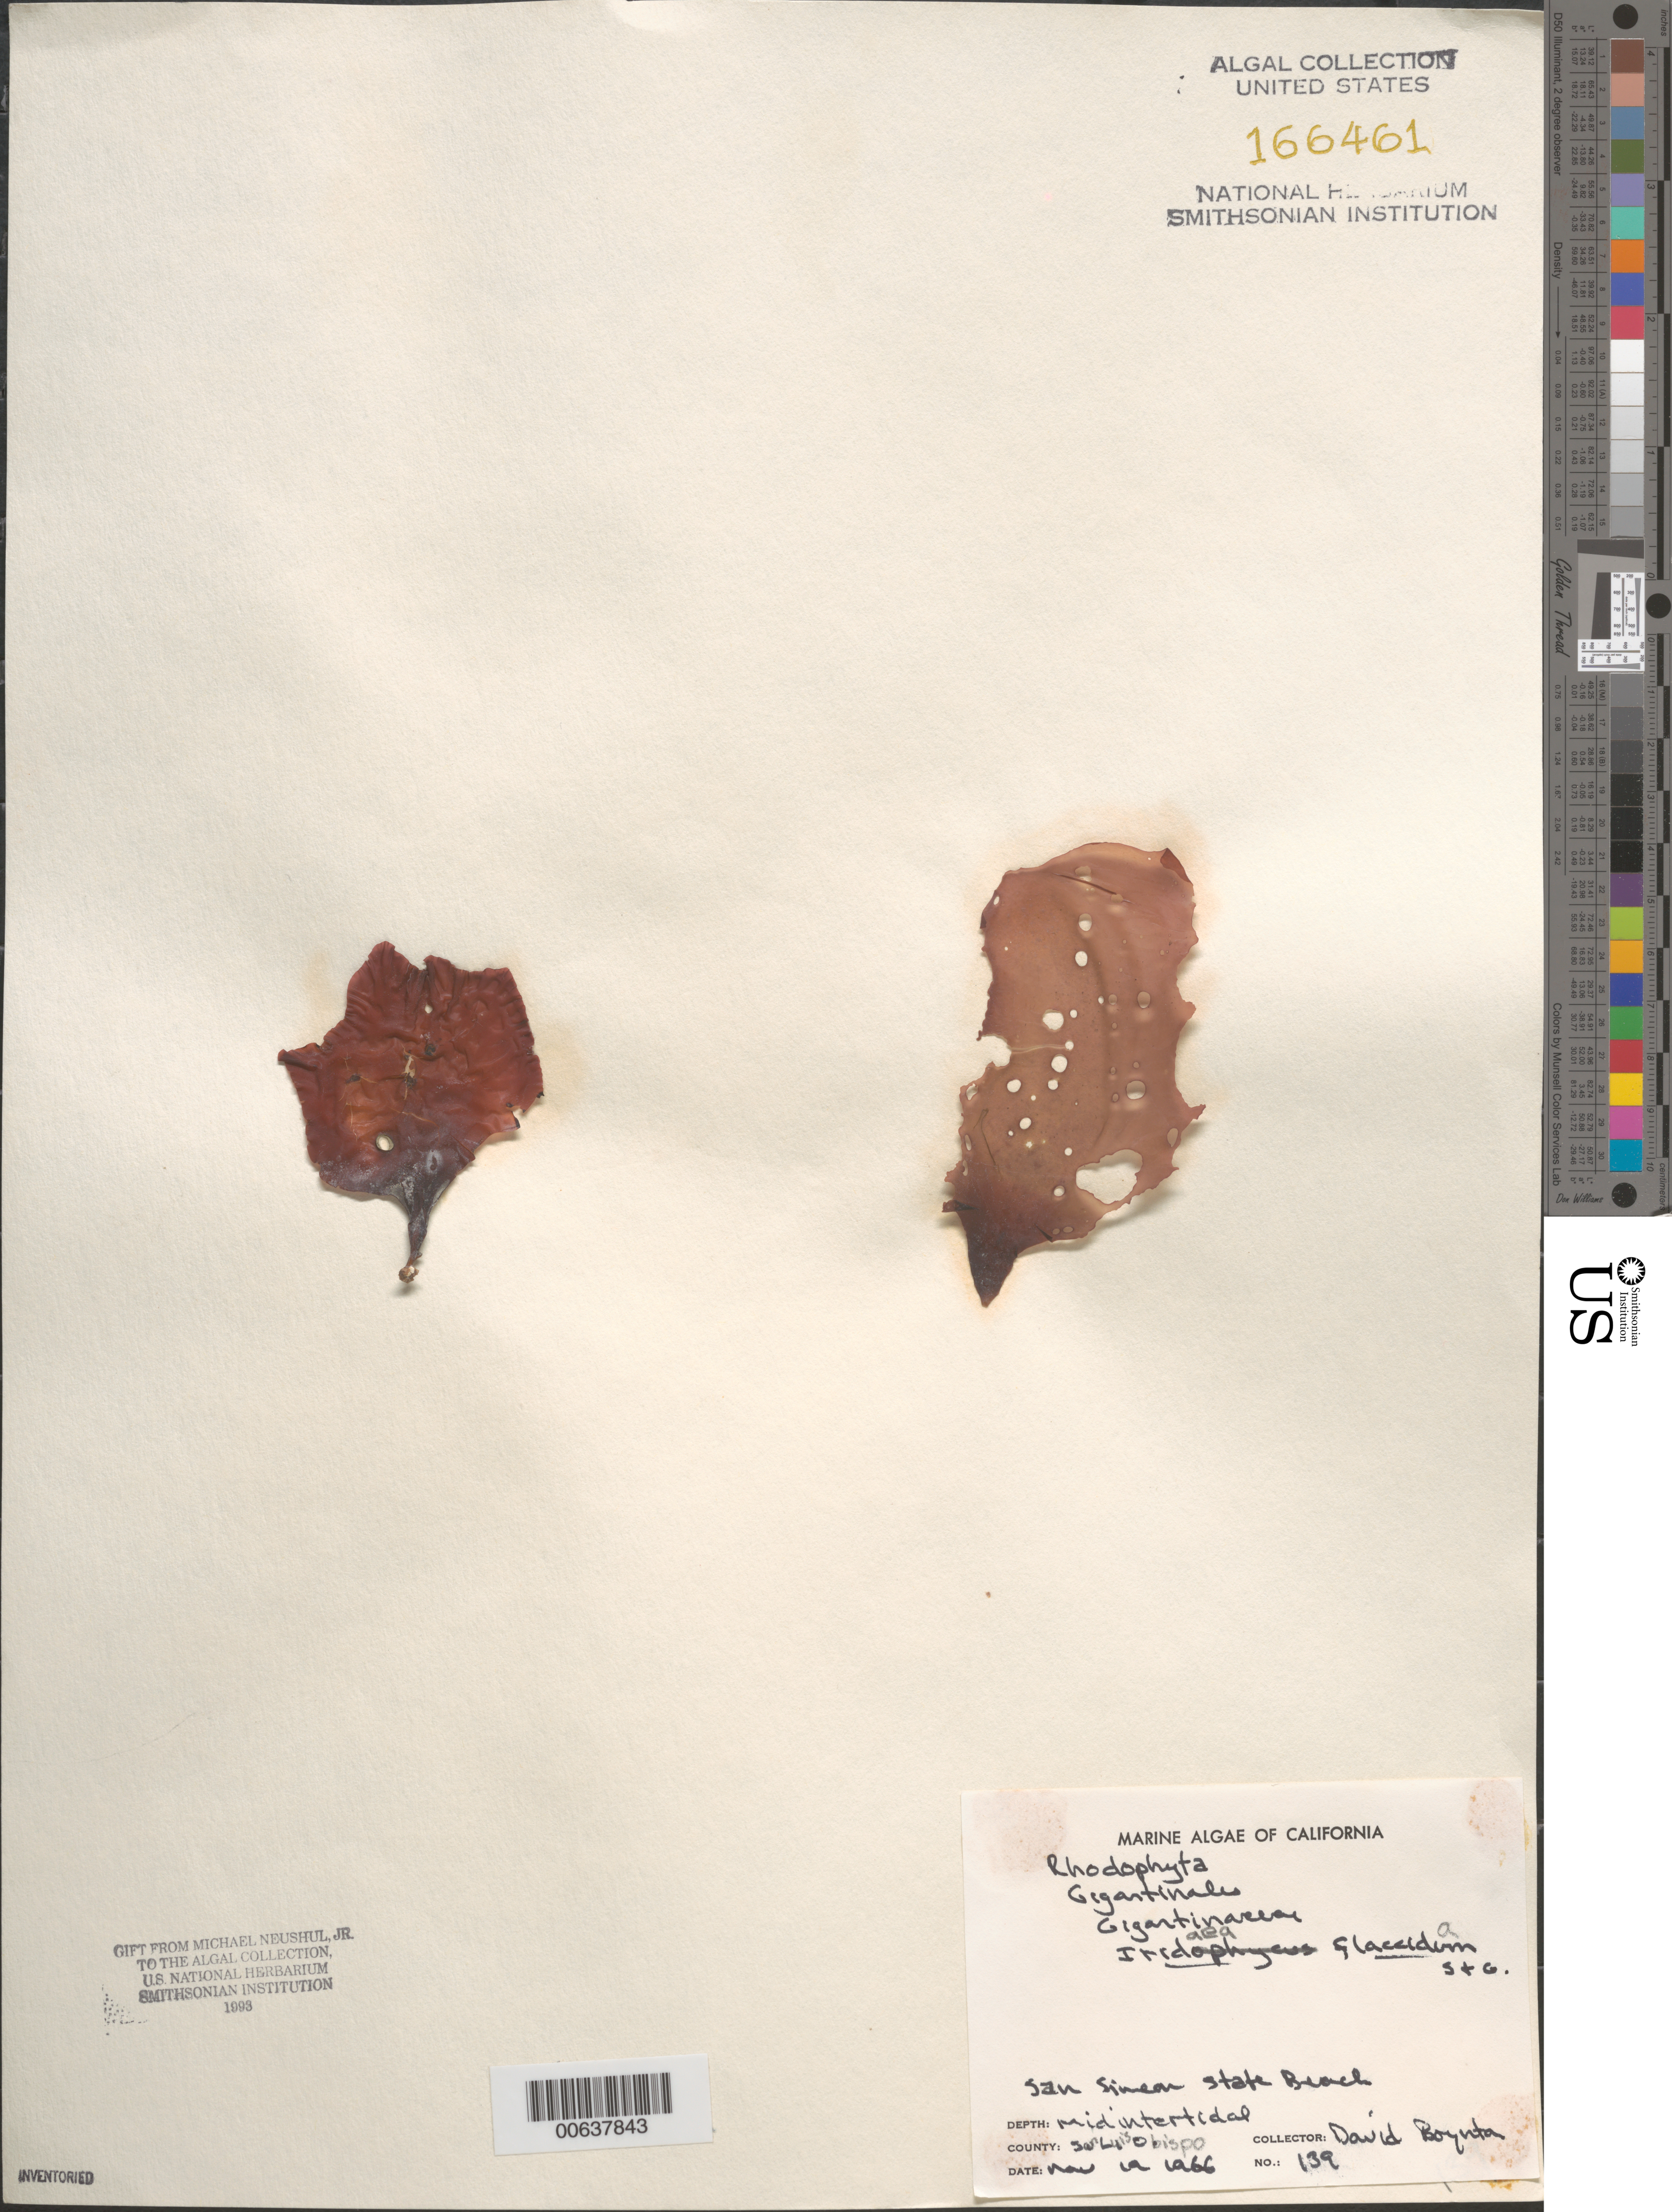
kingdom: Plantae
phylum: Rhodophyta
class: Florideophyceae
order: Gigartinales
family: Gigartinaceae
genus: Mazzaella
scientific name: Mazzaella flaccida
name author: (Setchell & N.L. Gardner) Fredericq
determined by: Algae name updating Project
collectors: D. Boynton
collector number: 139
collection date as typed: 19 Nov 1966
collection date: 1966-11-19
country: United States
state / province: California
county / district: San Luis Obispo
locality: San Simeon State Beach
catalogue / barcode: US 166461